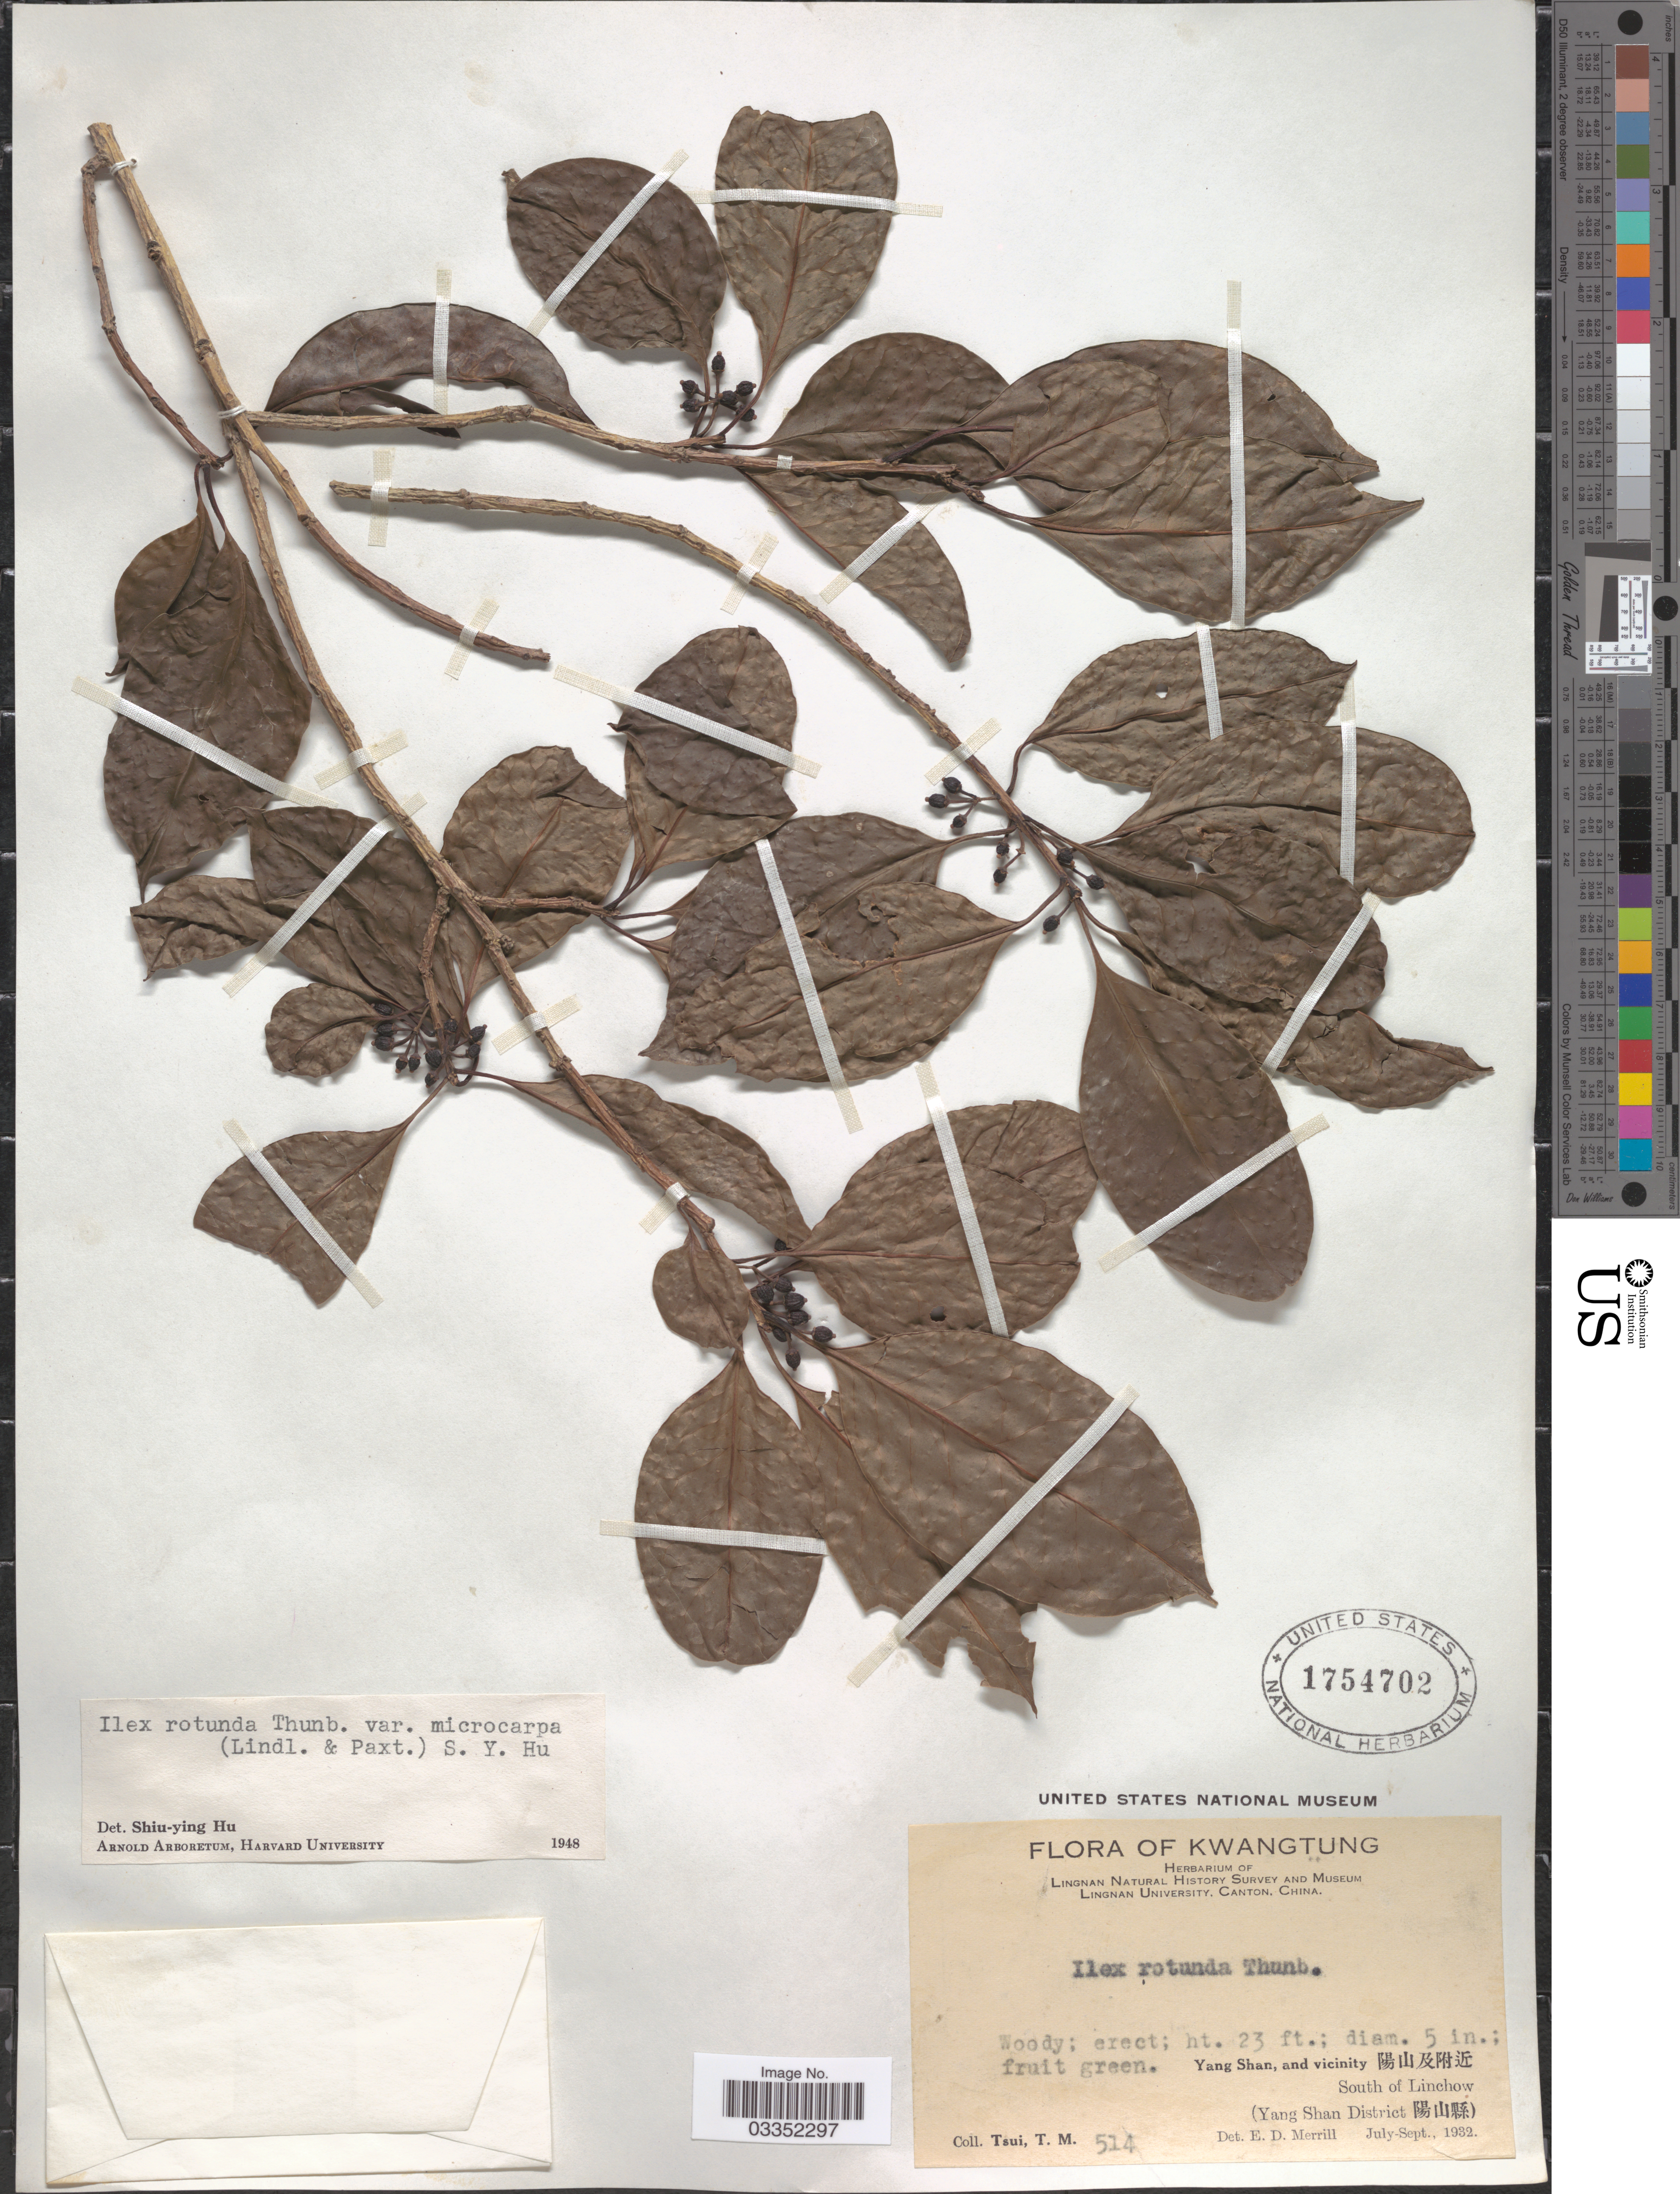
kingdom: Plantae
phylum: Tracheophyta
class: Magnoliopsida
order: Aquifoliales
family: Aquifoliaceae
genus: Ilex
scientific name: Ilex rotunda var. microcarpa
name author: (Lindl. ex Paxton) S.Y. Hu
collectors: T. Tsui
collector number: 514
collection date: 1932-07/1932-09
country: China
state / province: Guangdong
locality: Kwangtung, Yang Shan, and vicinity X, South of Linchow (Yang Shan District X).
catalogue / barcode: US 1754702